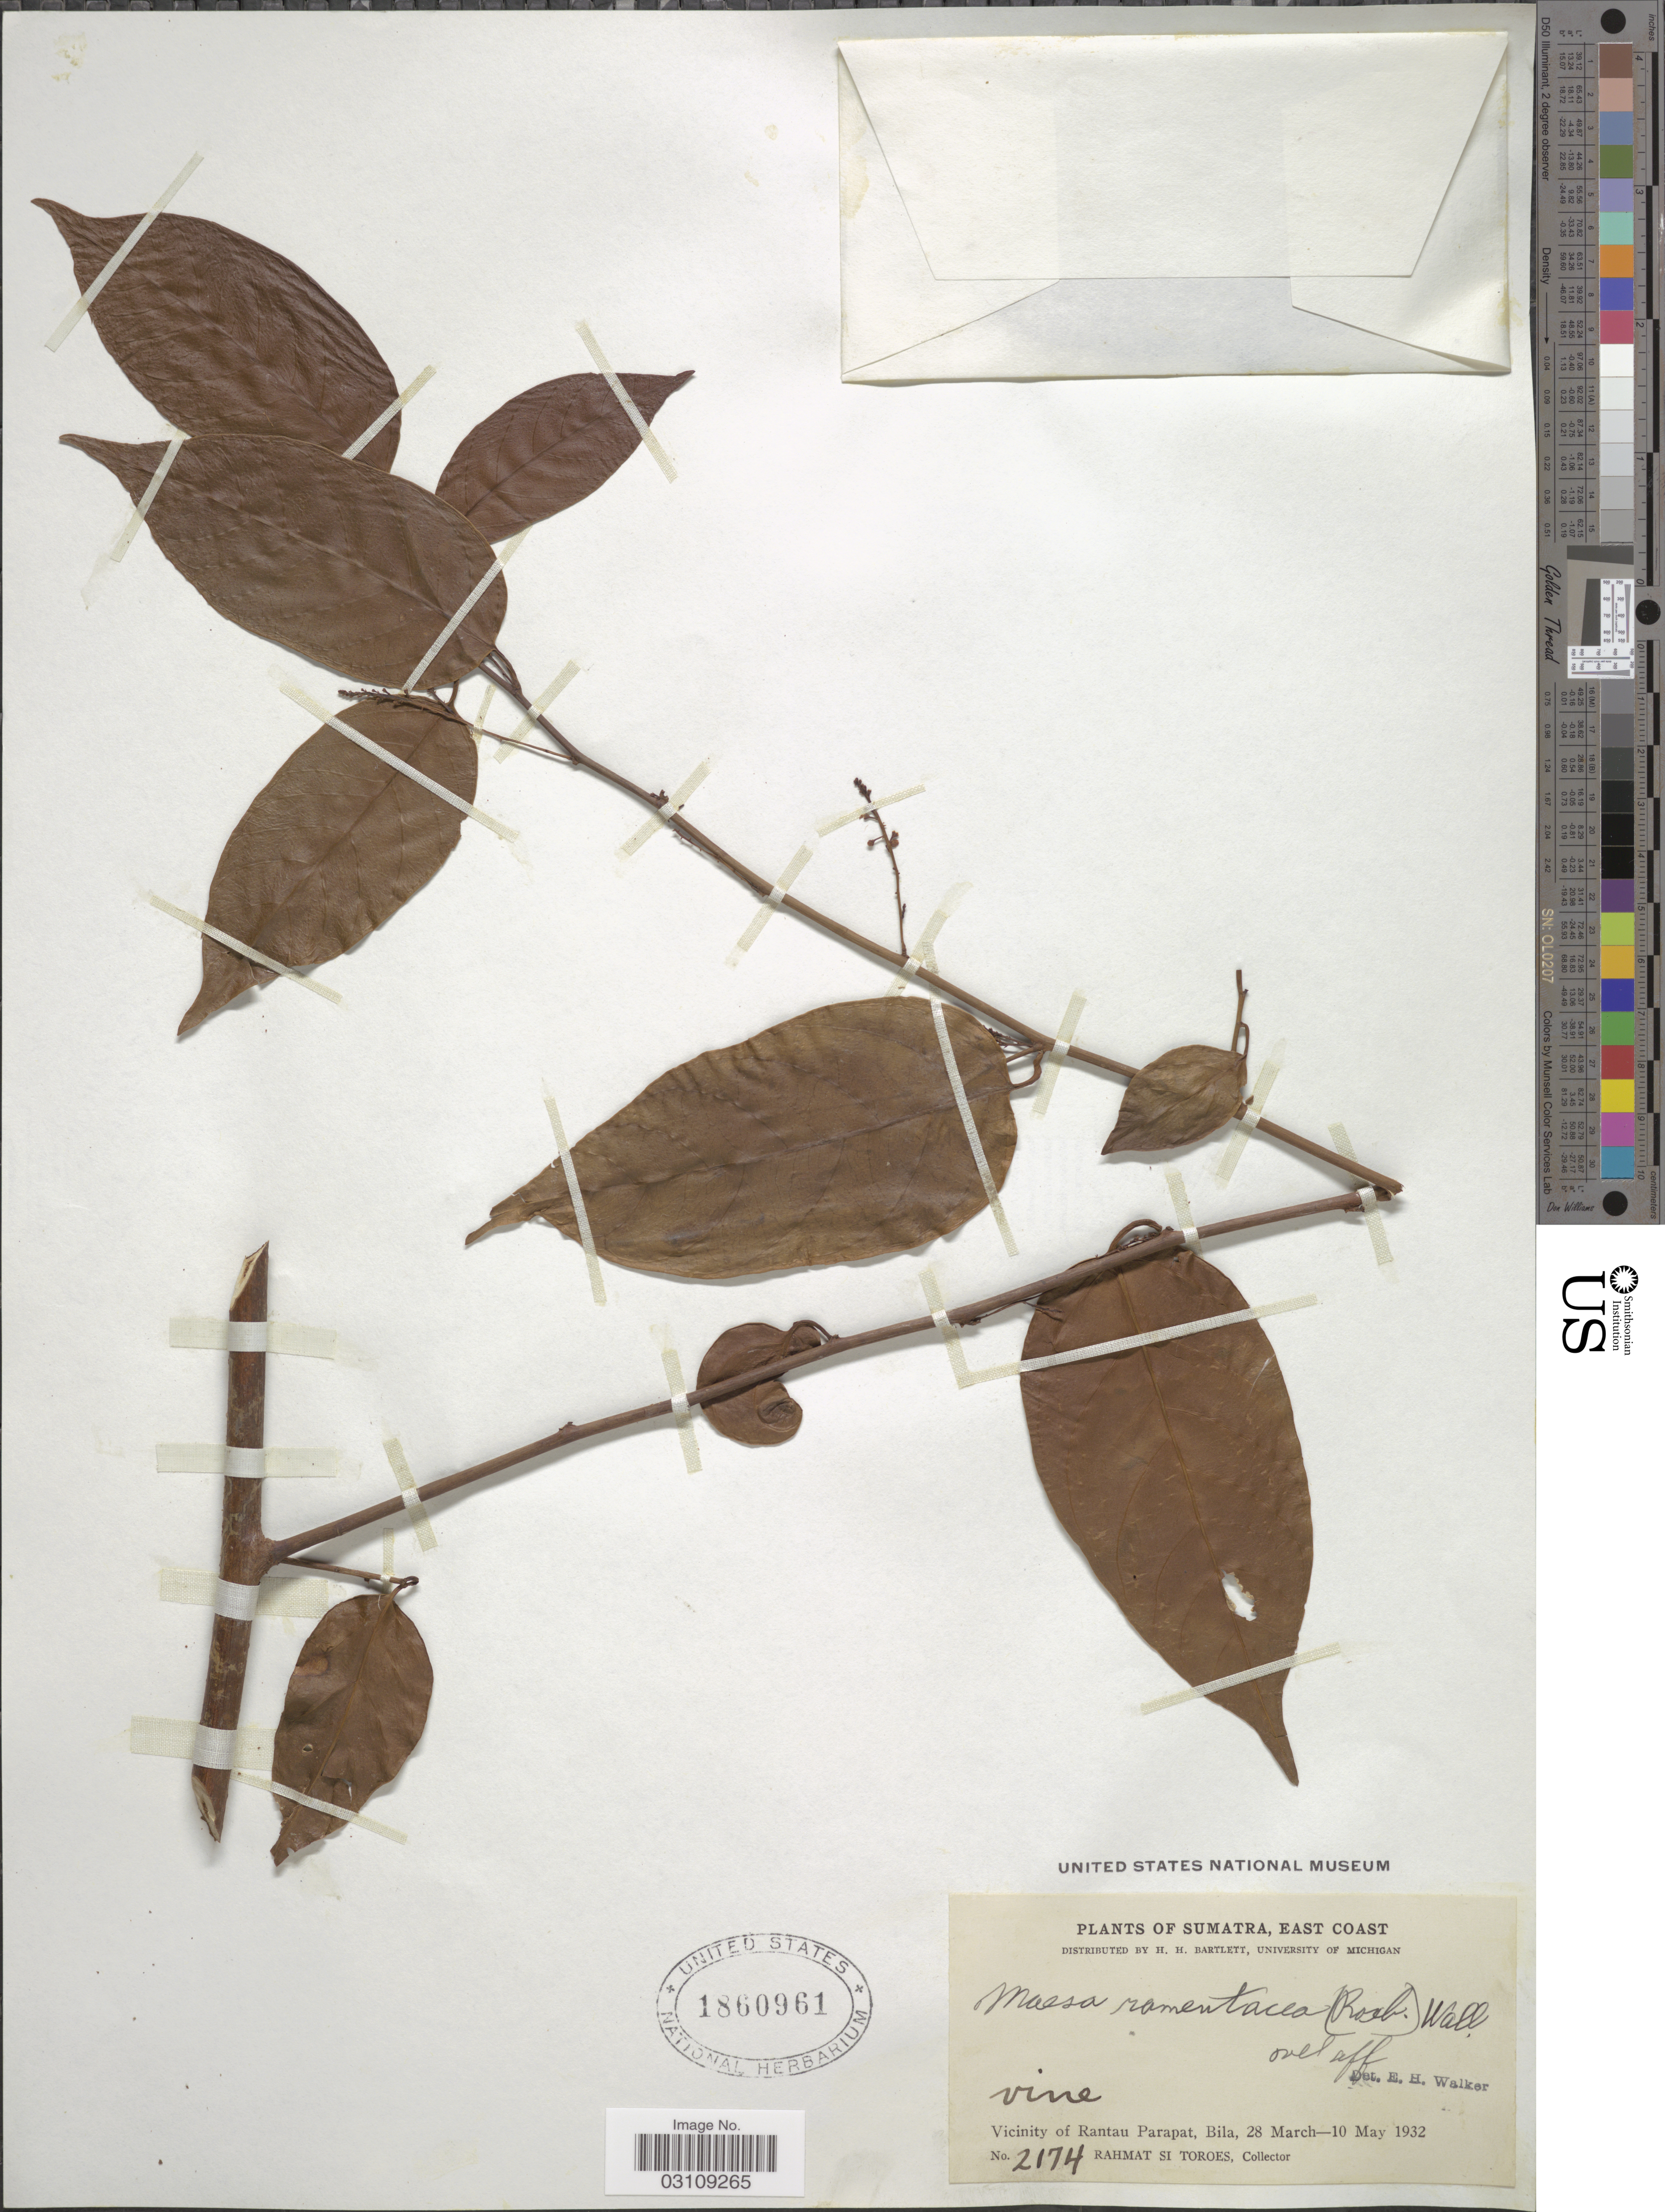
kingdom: Plantae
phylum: Tracheophyta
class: Magnoliopsida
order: Ericales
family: Primulaceae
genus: Maesa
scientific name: Maesa ramentacea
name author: (Roxb.) A. DC.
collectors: Rahmat Si Boeea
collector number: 2174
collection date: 1932-03-28/1932-05-10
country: Indonesia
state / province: Sumatra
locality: East Coast. Vicinity of Rantau Parapat, Bila.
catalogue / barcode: US 1860961